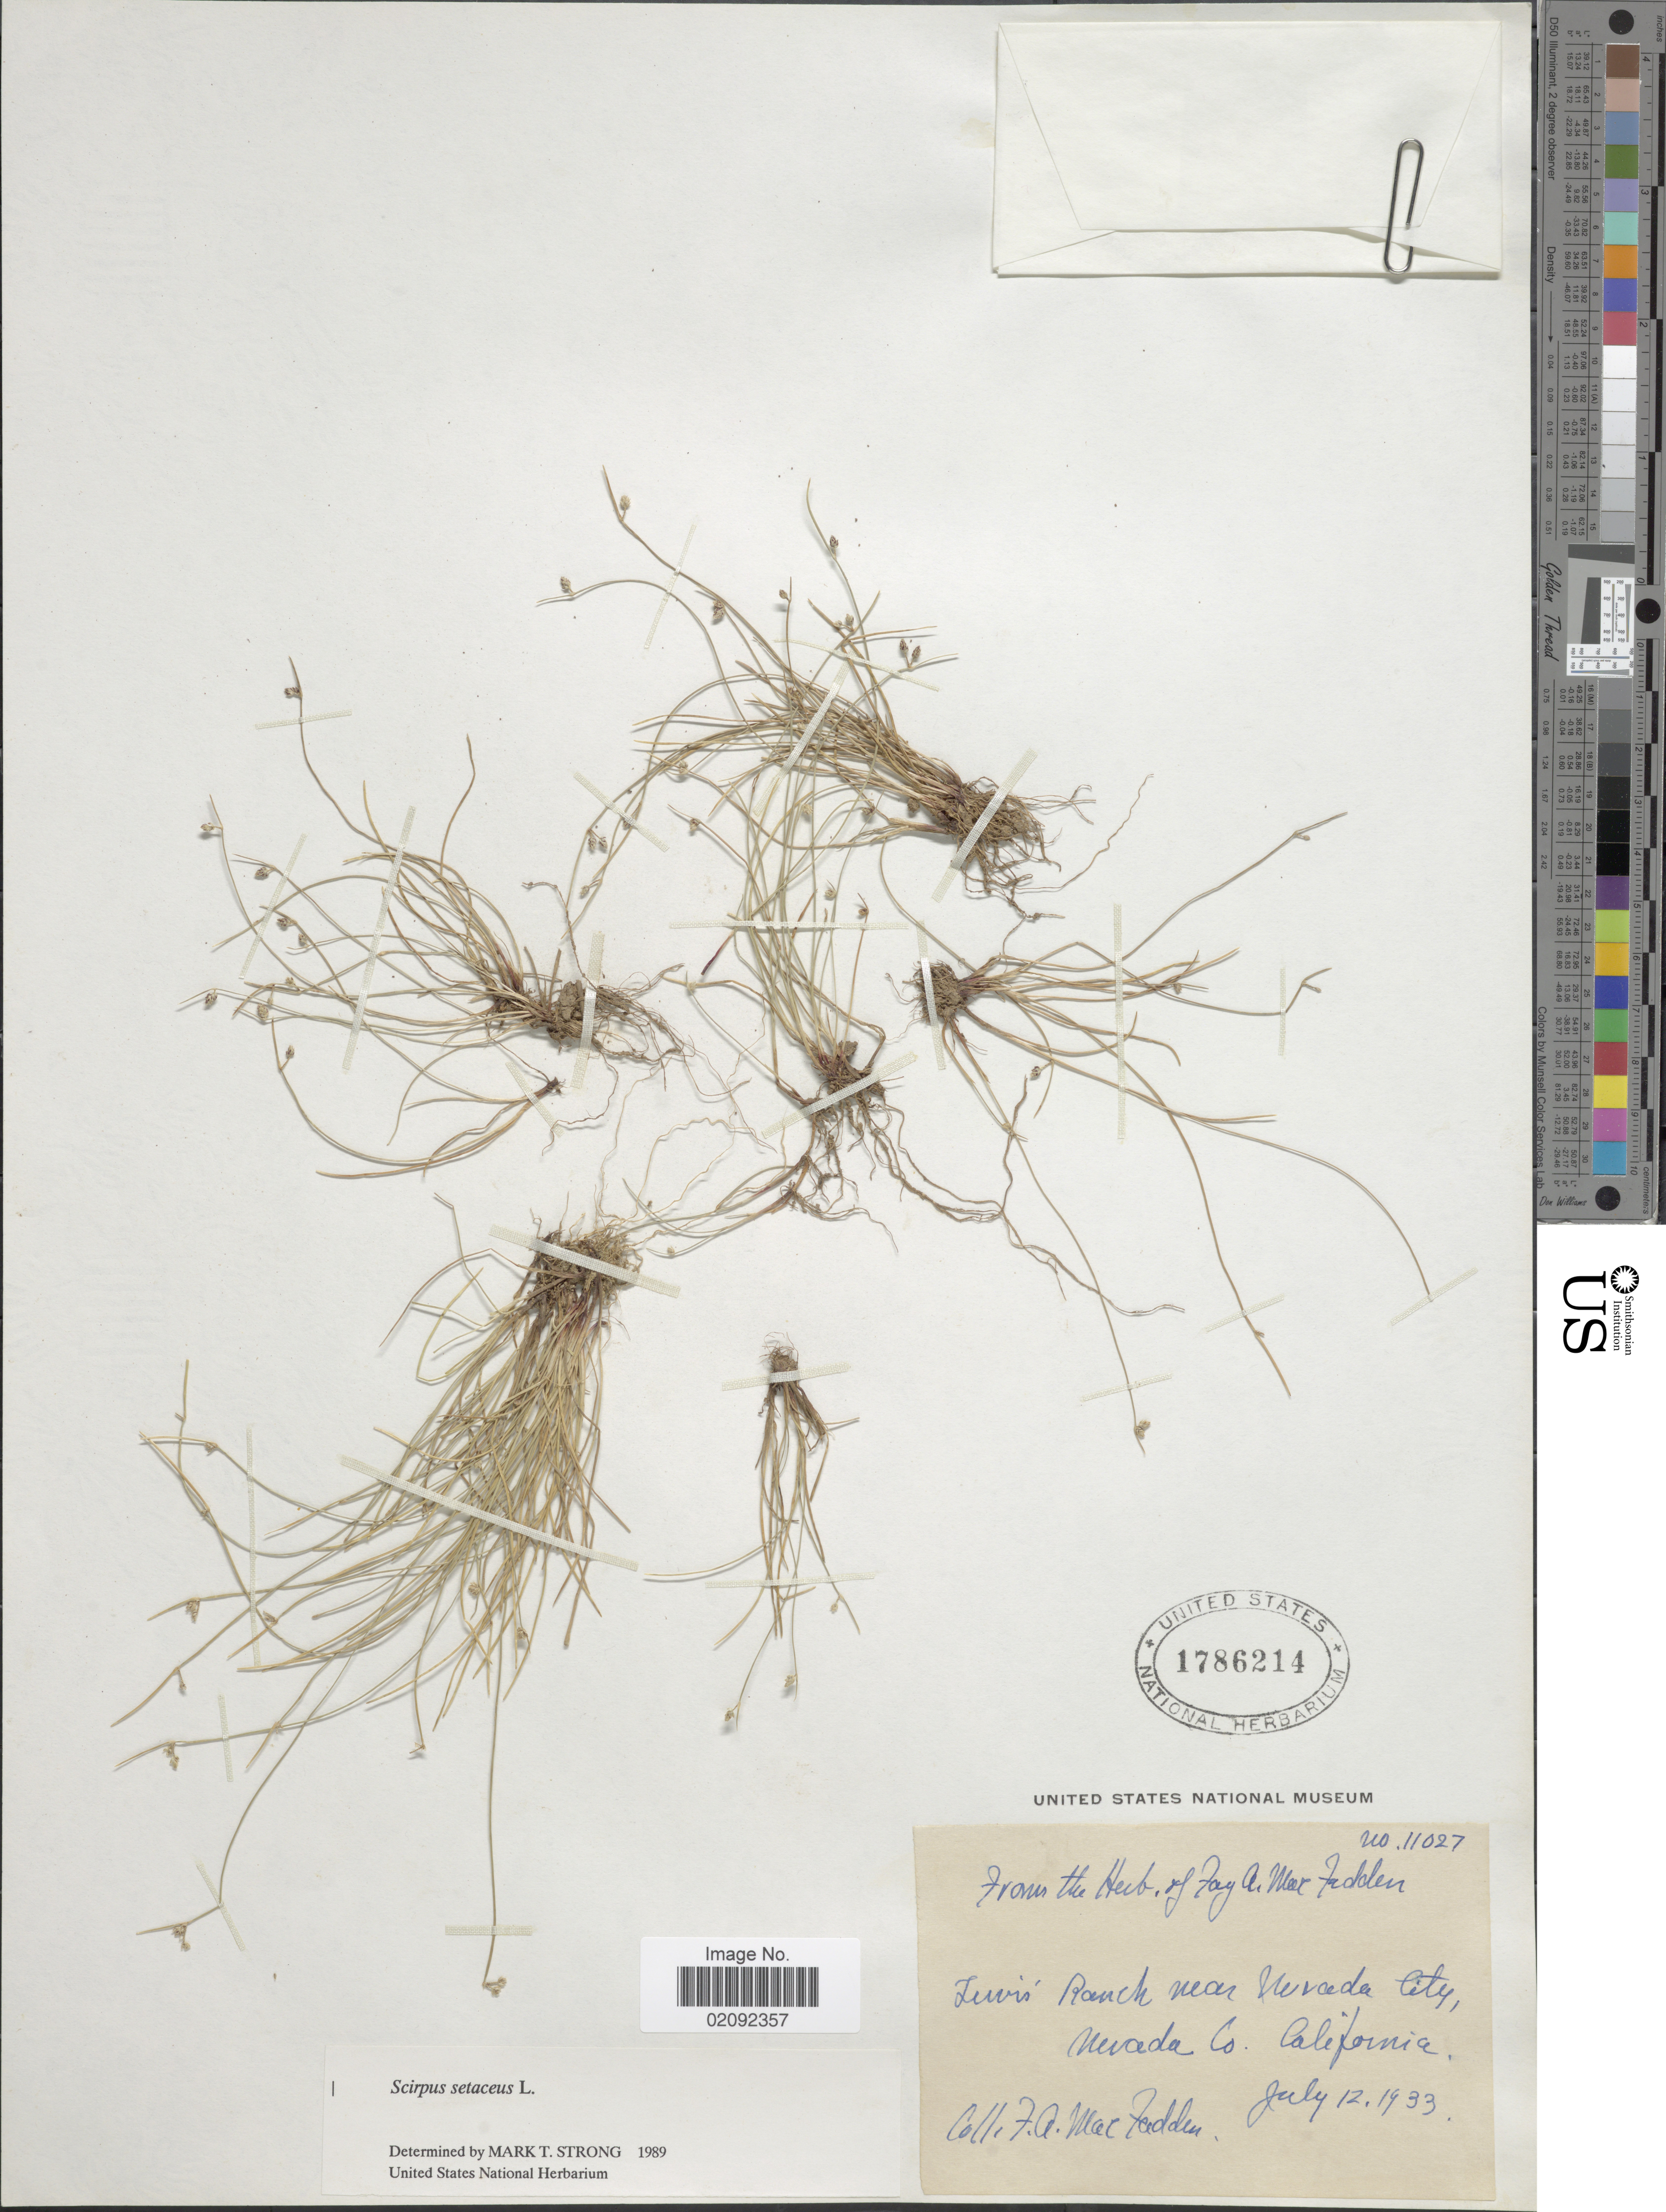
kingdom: Plantae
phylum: Tracheophyta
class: Liliopsida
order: Poales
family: Cyperaceae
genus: Isolepis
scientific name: Isolepis setacea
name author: (L.) R. Br.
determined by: Strong, Mark T., (BOT), Smithsonian Institution - National Museum of Natural History (UNITED STATES)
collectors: F. MacFadden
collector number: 11027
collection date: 1933-07-12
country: United States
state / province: California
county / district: Nevada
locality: Lewis's Ranch near Nevada City, Nevada Co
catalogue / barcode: US 1786214